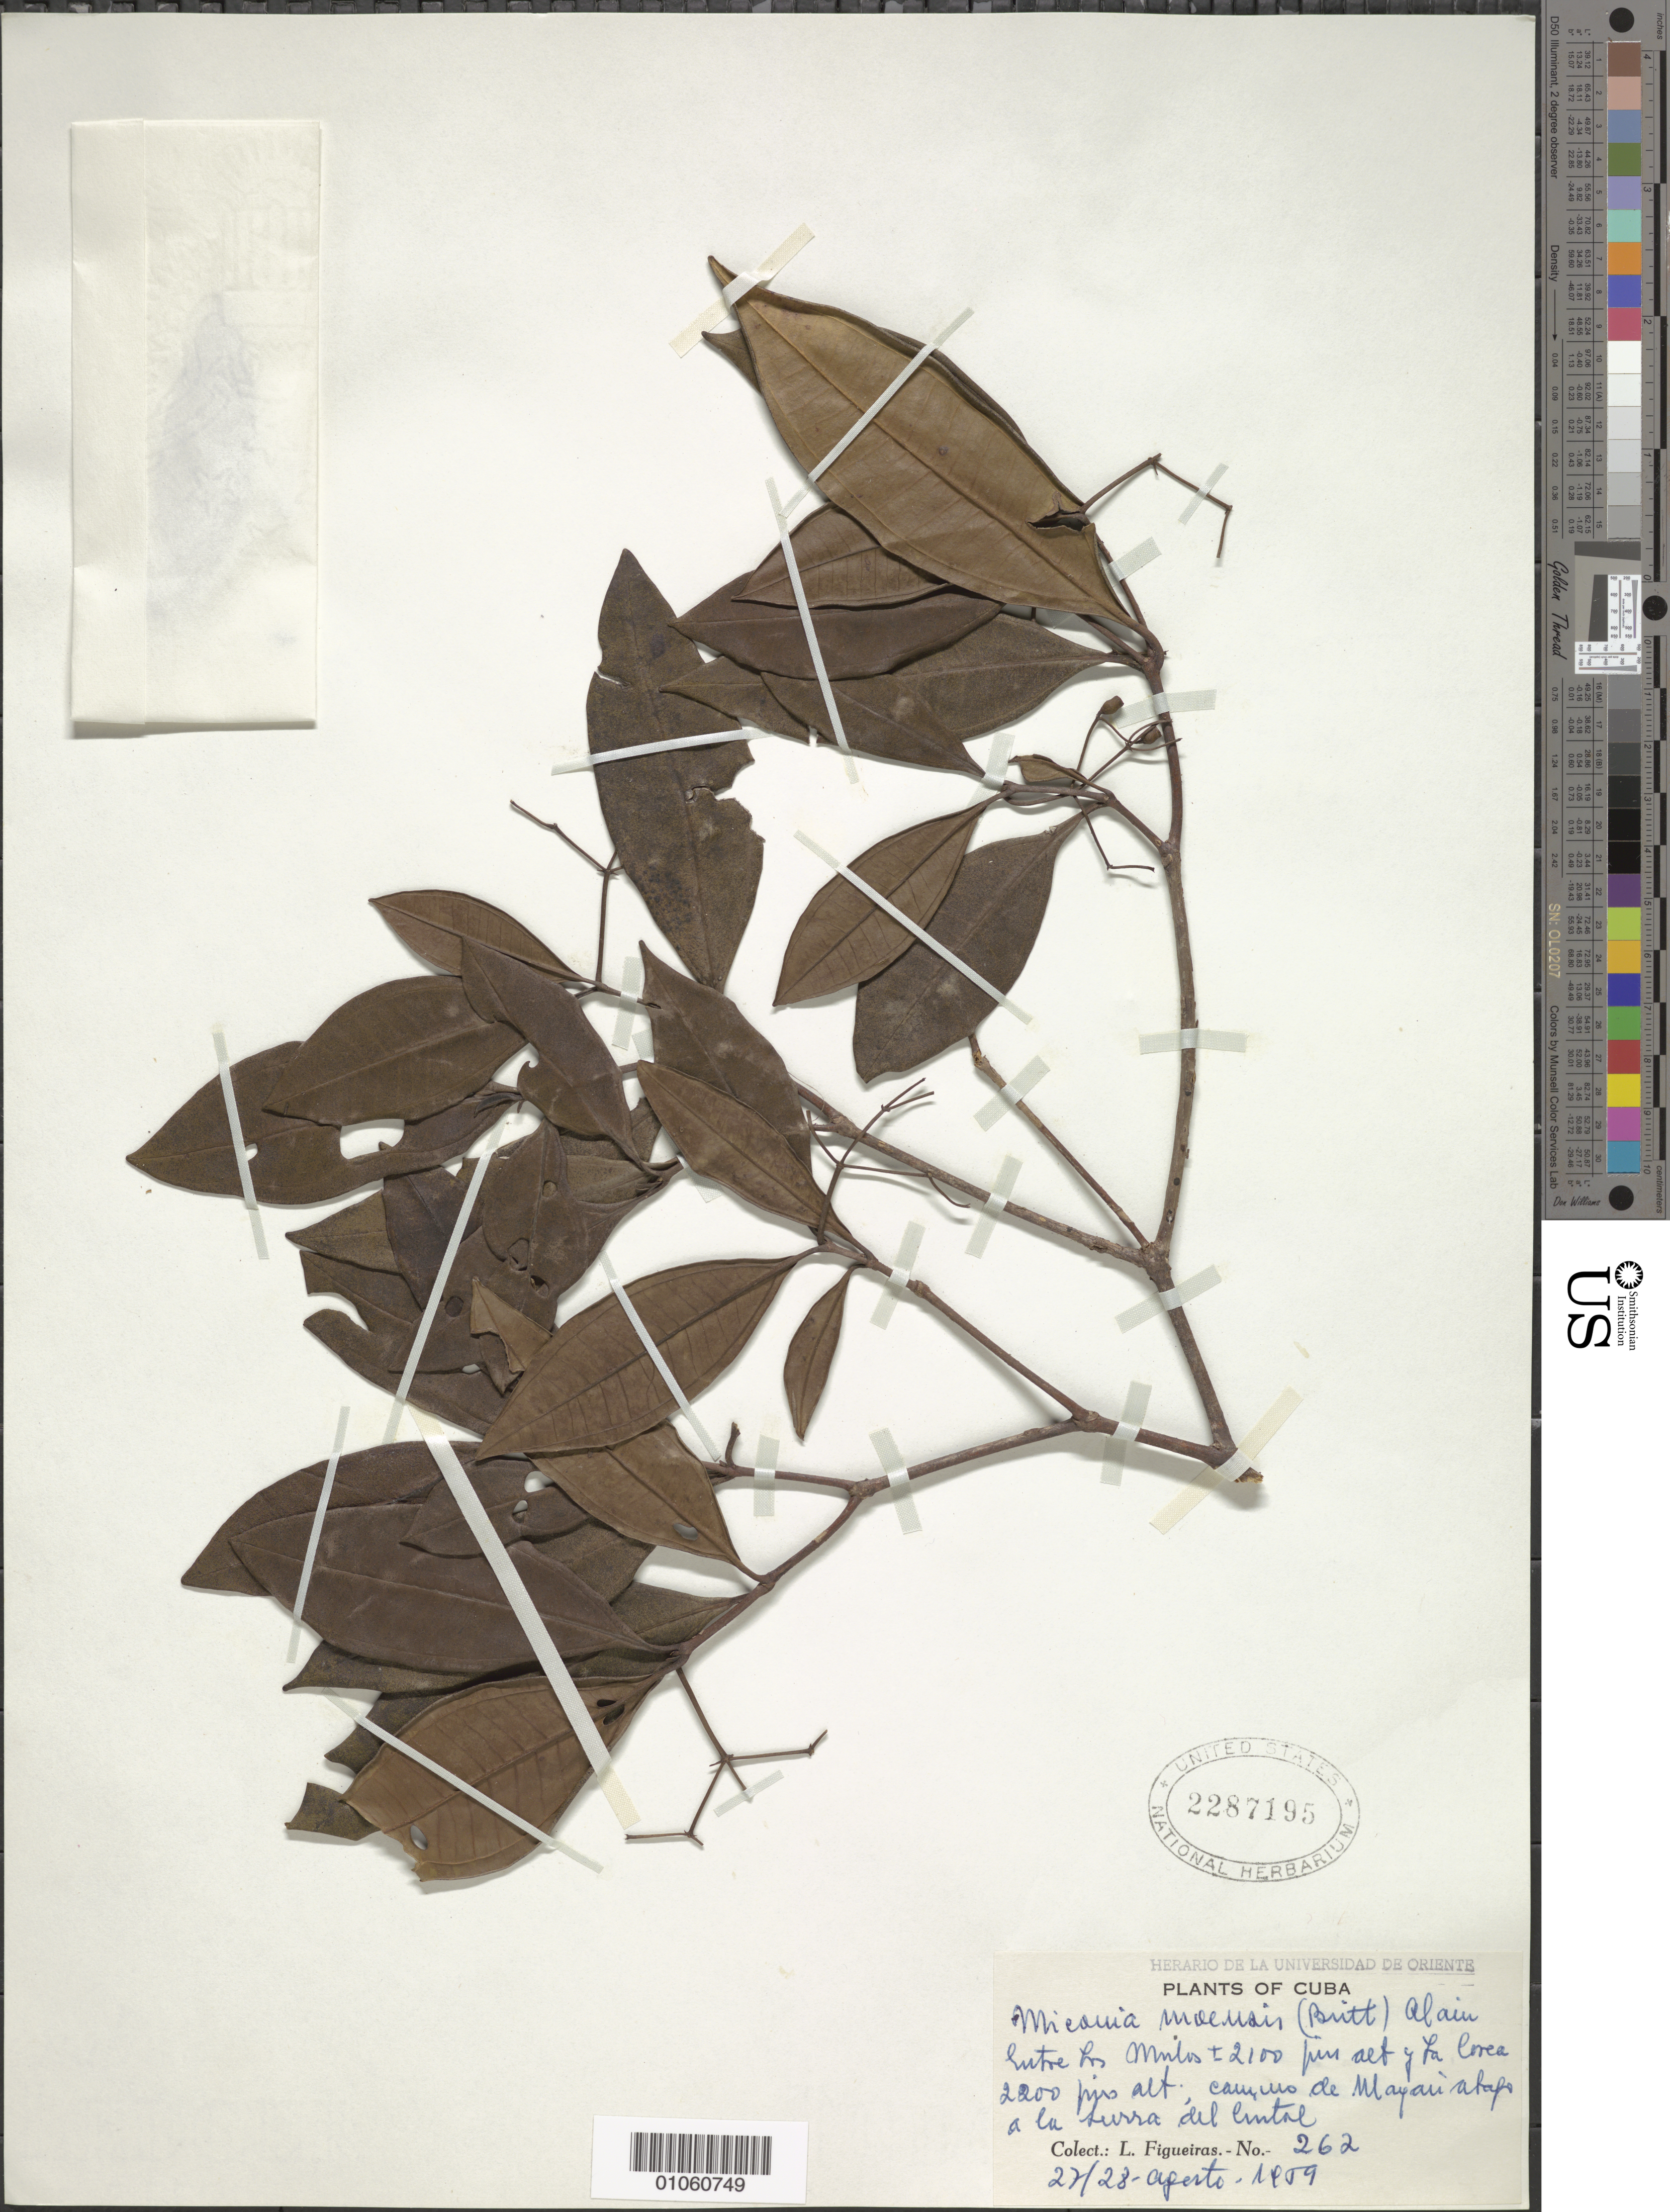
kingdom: Plantae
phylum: Tracheophyta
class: Magnoliopsida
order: Myrtales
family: Melastomataceae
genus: Miconia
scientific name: Miconia moaensis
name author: (Britton) Alain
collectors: M. López Figueiras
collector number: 262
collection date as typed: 27 Aug 1959 to 28 Aug 1959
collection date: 1959-08-27/1959-08-28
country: Cuba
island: Cuba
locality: Entre Los Milos y La Corea; Sierra del Central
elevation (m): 640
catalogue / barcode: US 2287195